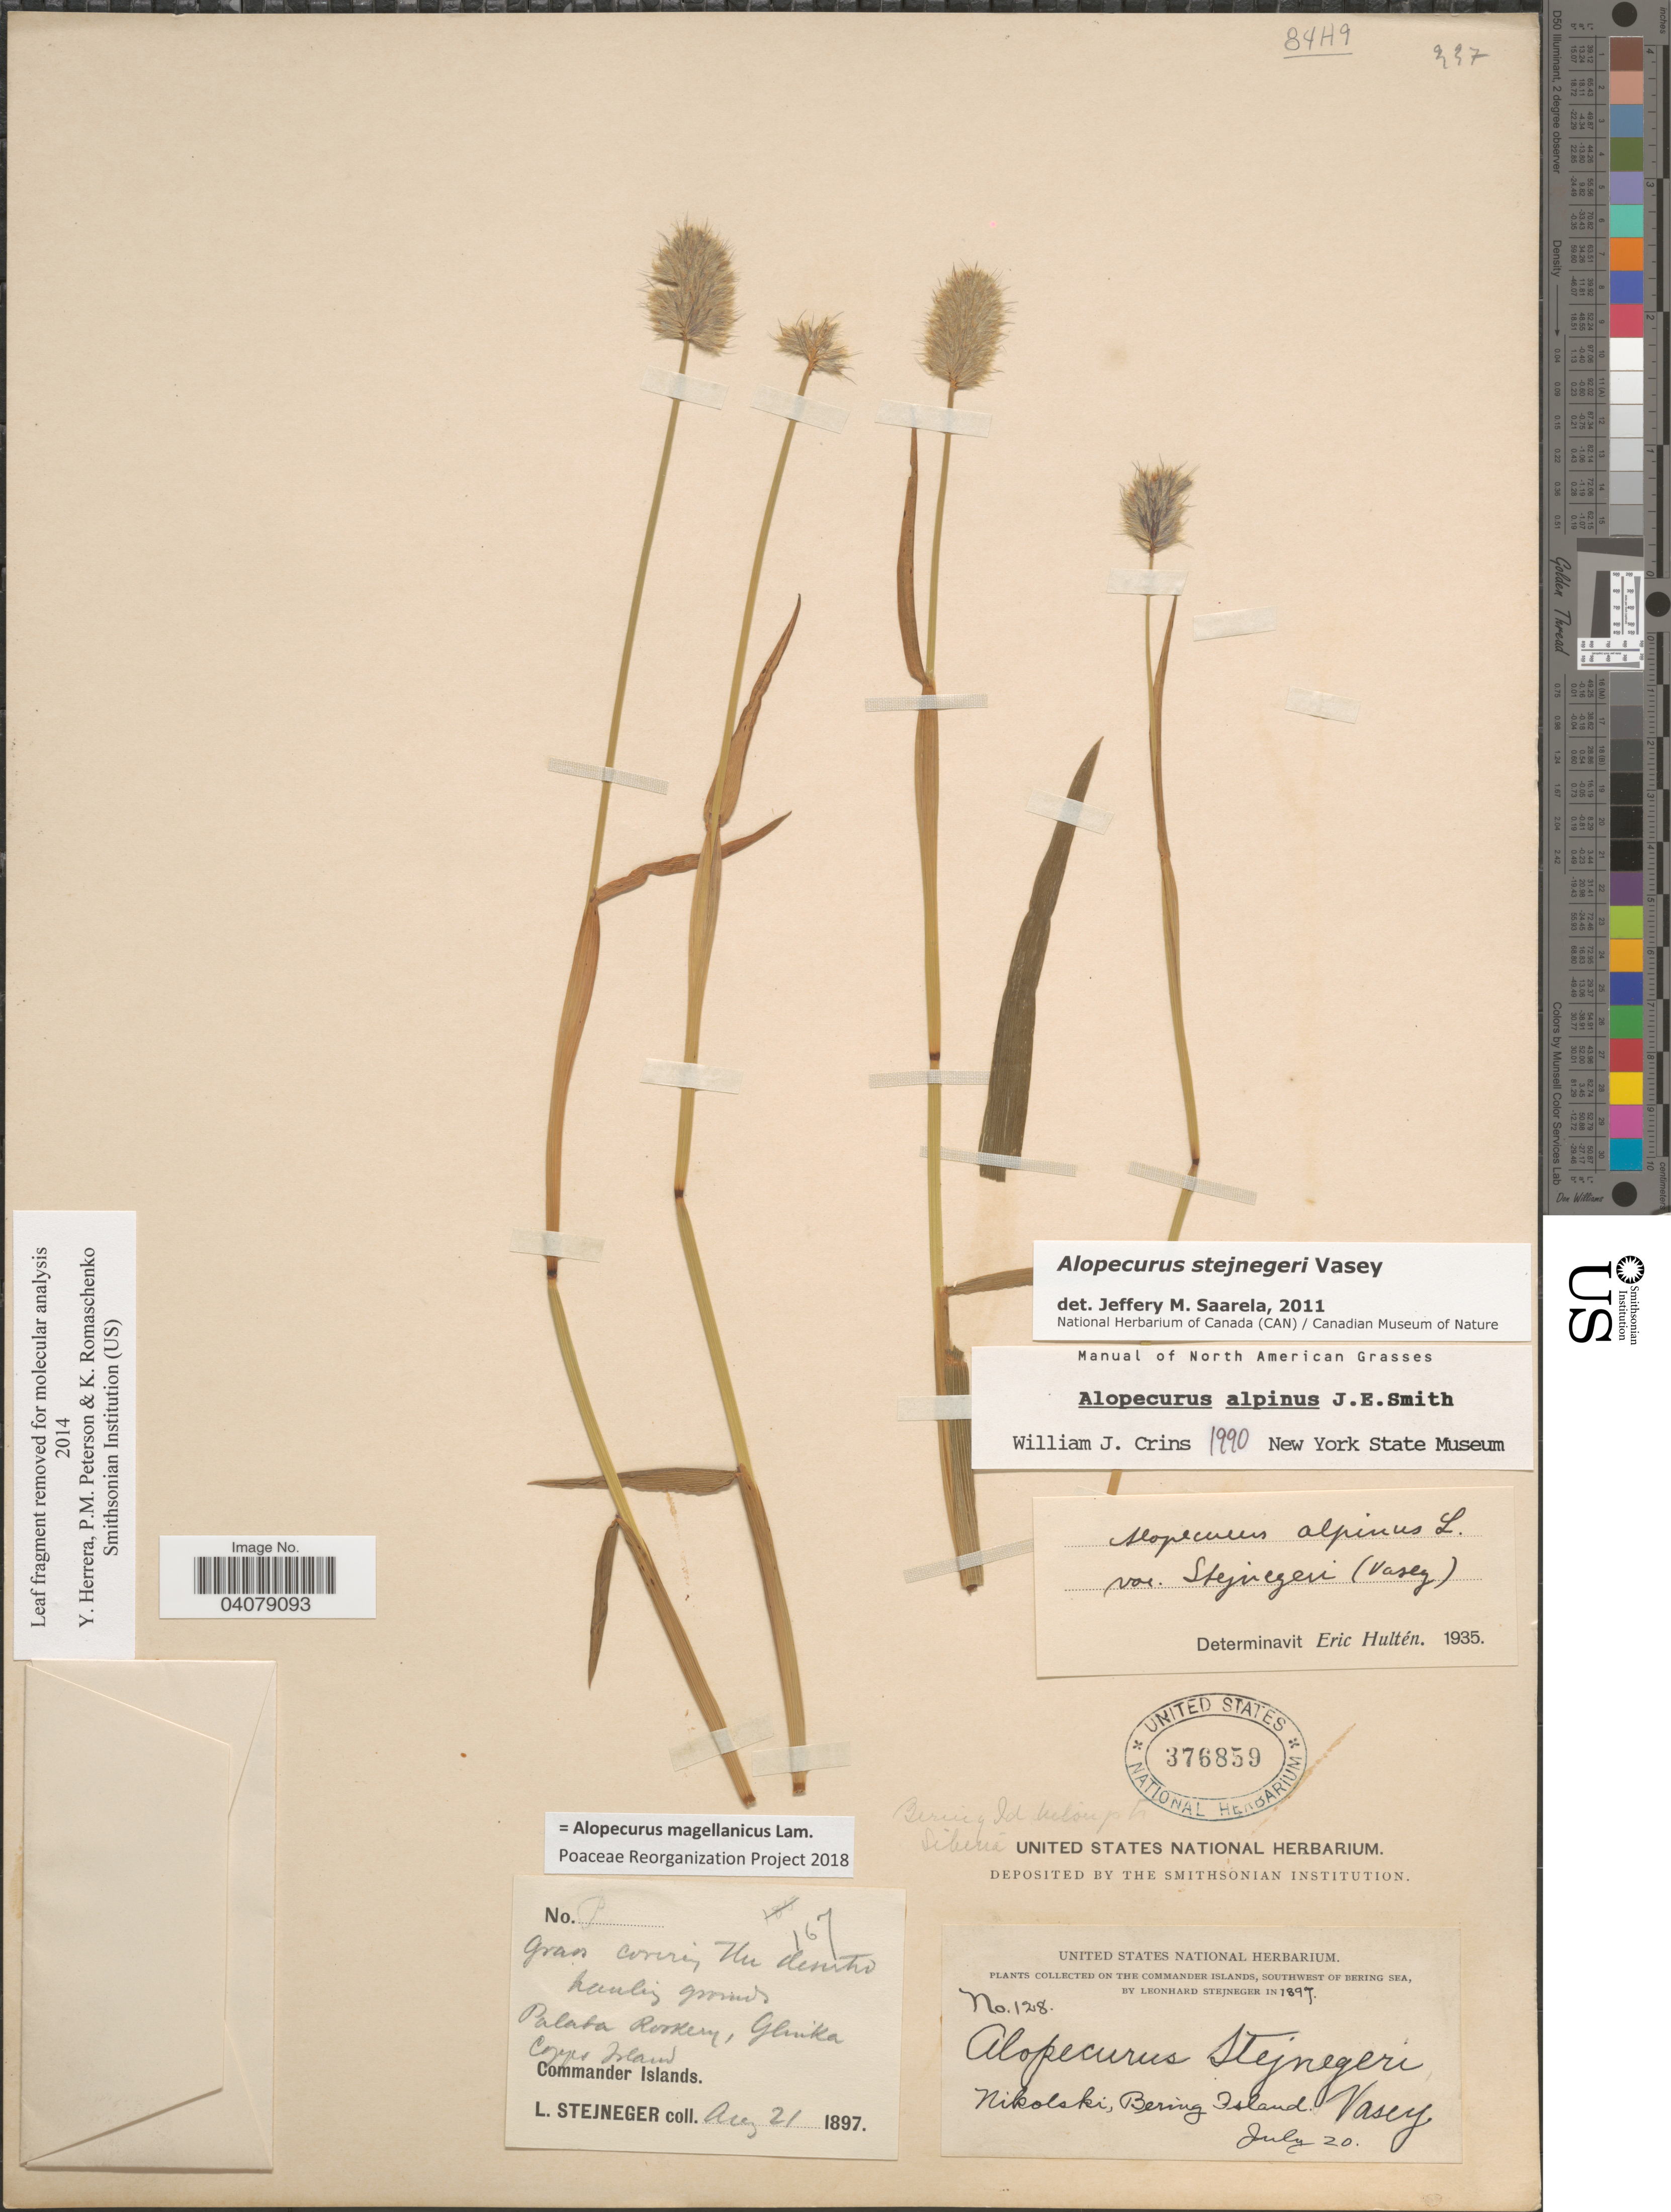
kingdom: Plantae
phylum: Tracheophyta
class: Liliopsida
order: Poales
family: Poaceae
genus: Alopecurus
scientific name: Alopecurus magellanicus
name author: Lam.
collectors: L. Stejneger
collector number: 128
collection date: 1897-07-20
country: Russian Federation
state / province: Kamchatka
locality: On the Commander Islands, southwest of Bering Sea. Nikolski, Bering Island.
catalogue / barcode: US 376859-2